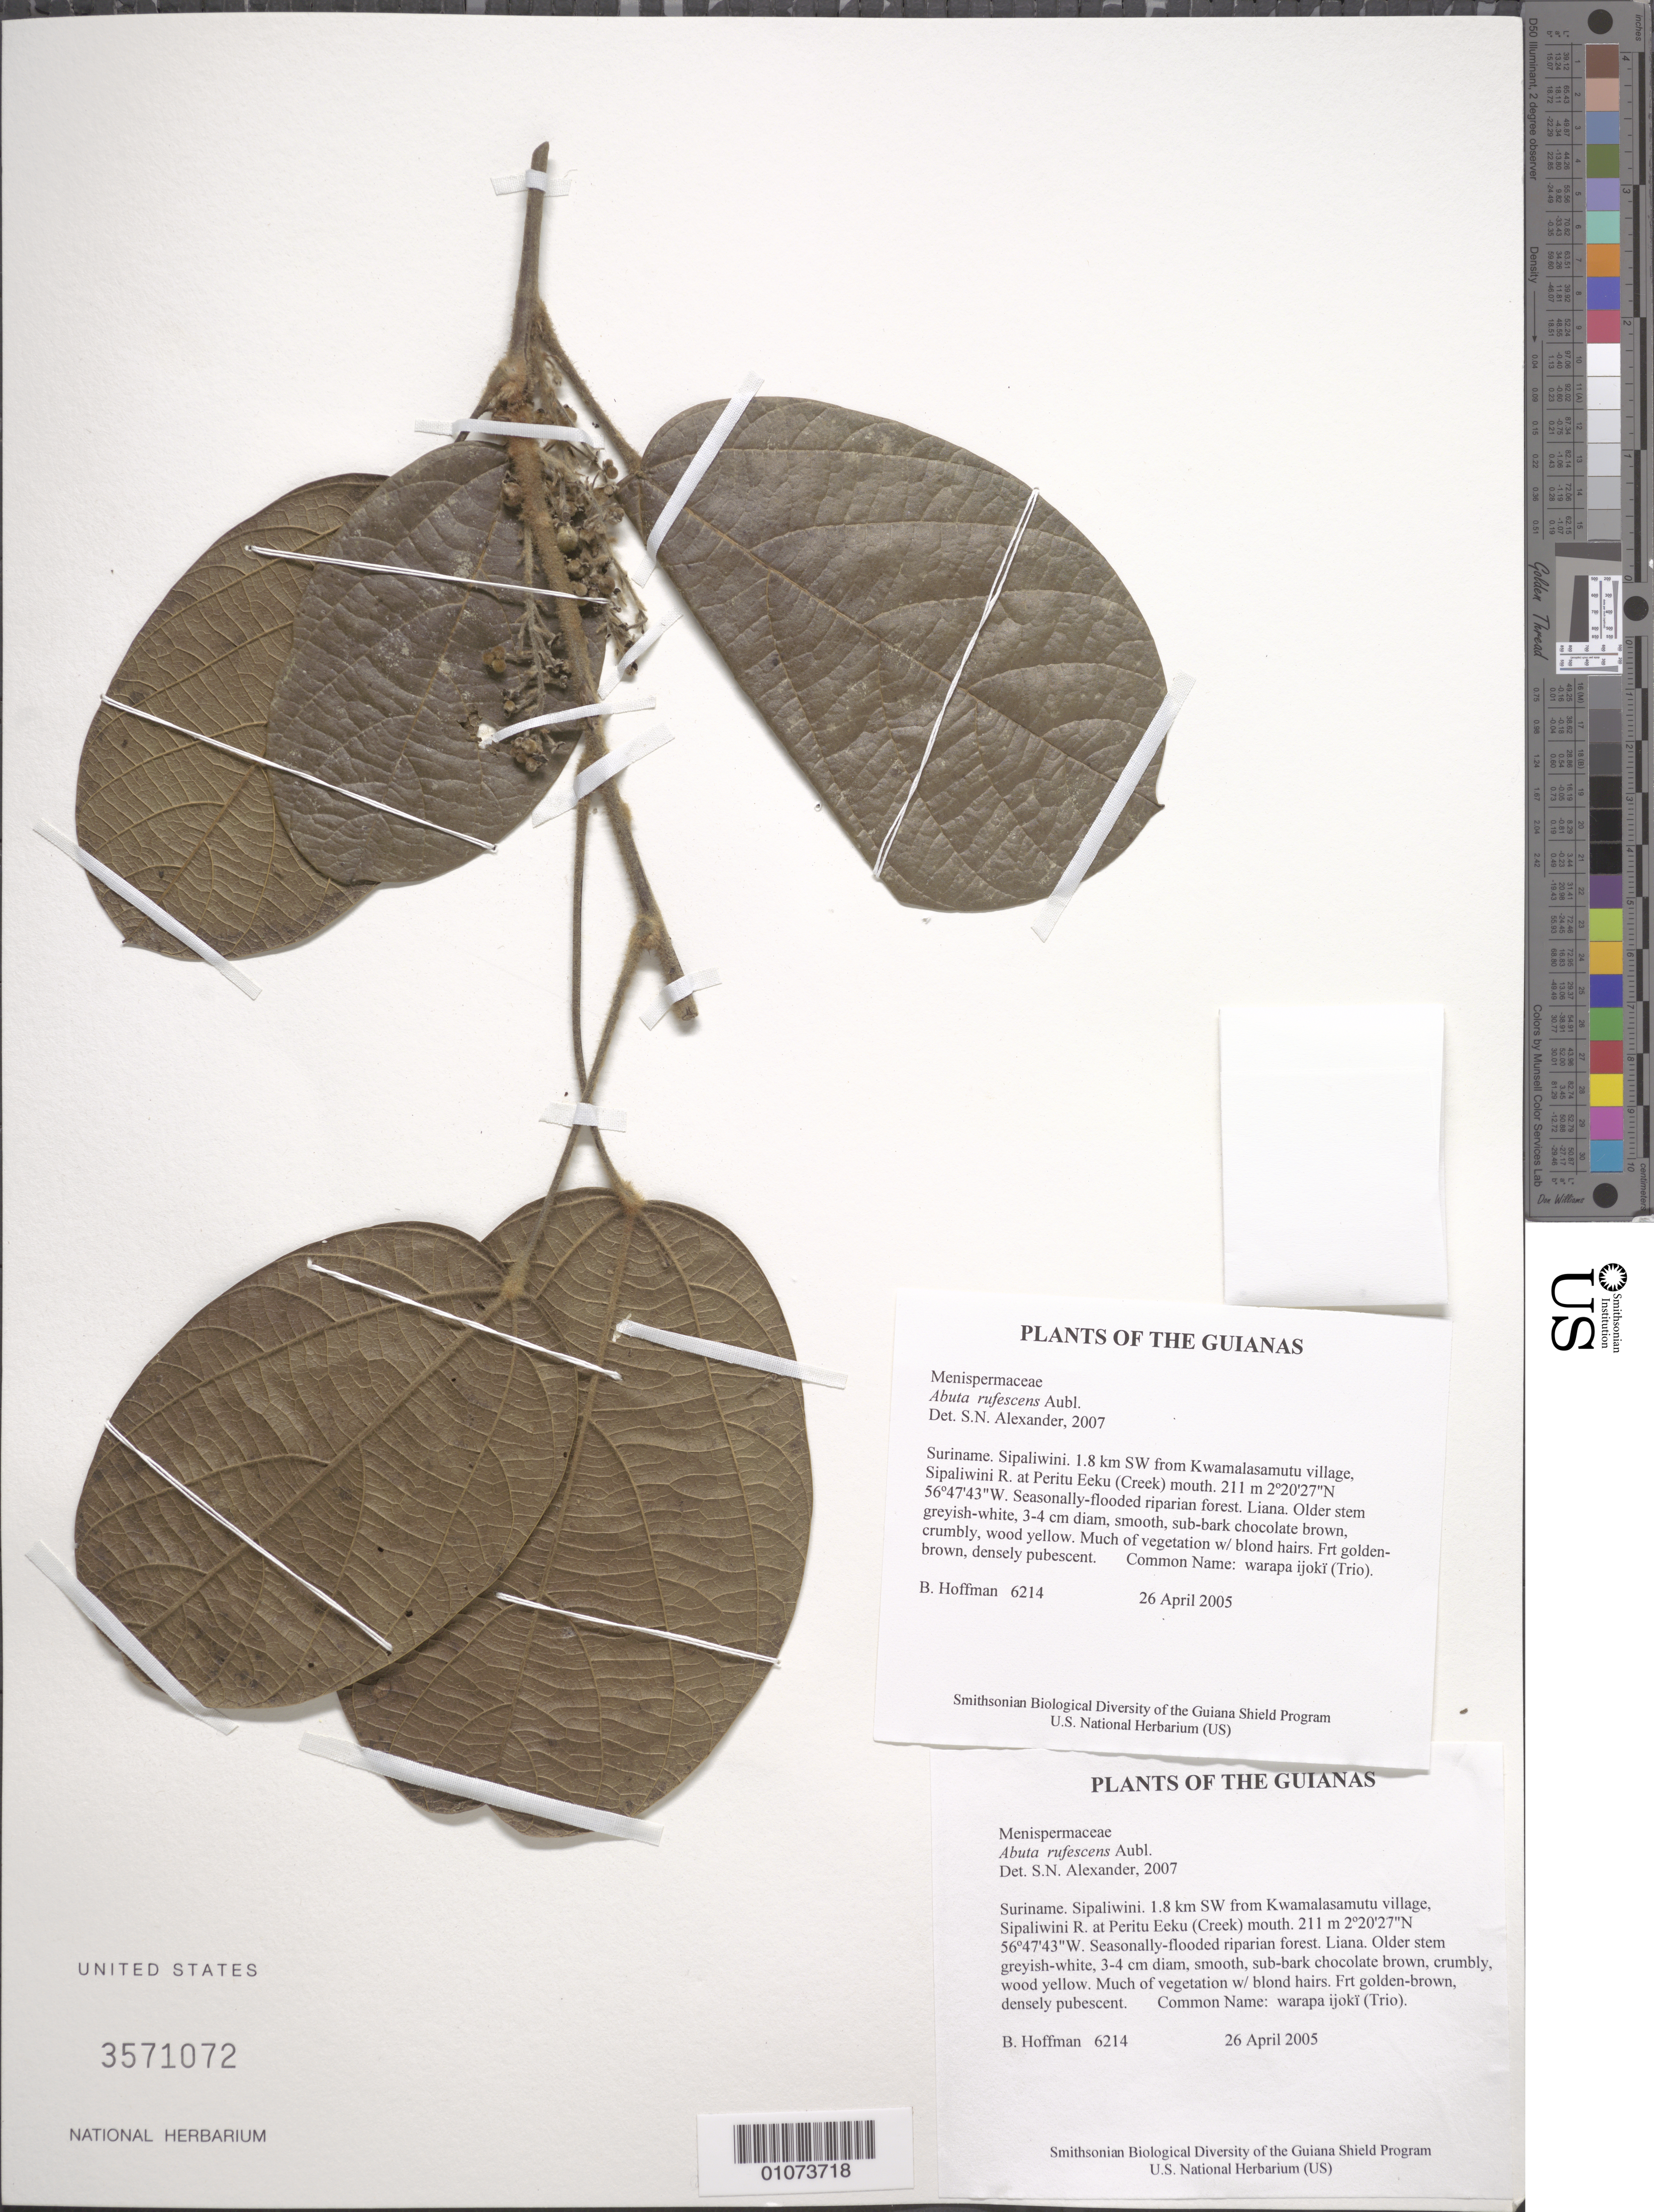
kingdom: Plantae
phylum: Tracheophyta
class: Magnoliopsida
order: Ranunculales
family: Menispermaceae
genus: Abuta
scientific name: Abuta rufescens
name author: Aubl.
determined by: Alexander, S. N.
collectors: B. Hoffman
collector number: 6214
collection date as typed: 26 April 2005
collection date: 2005-04-26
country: Suriname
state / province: Sipaliwini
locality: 1.8 km SW from Kwamalasamutu village, Sipaliwini R. at Peritu Eeku (Creek) mouth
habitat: Seasonally-flooded riparian forest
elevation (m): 211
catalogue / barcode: US 3571072